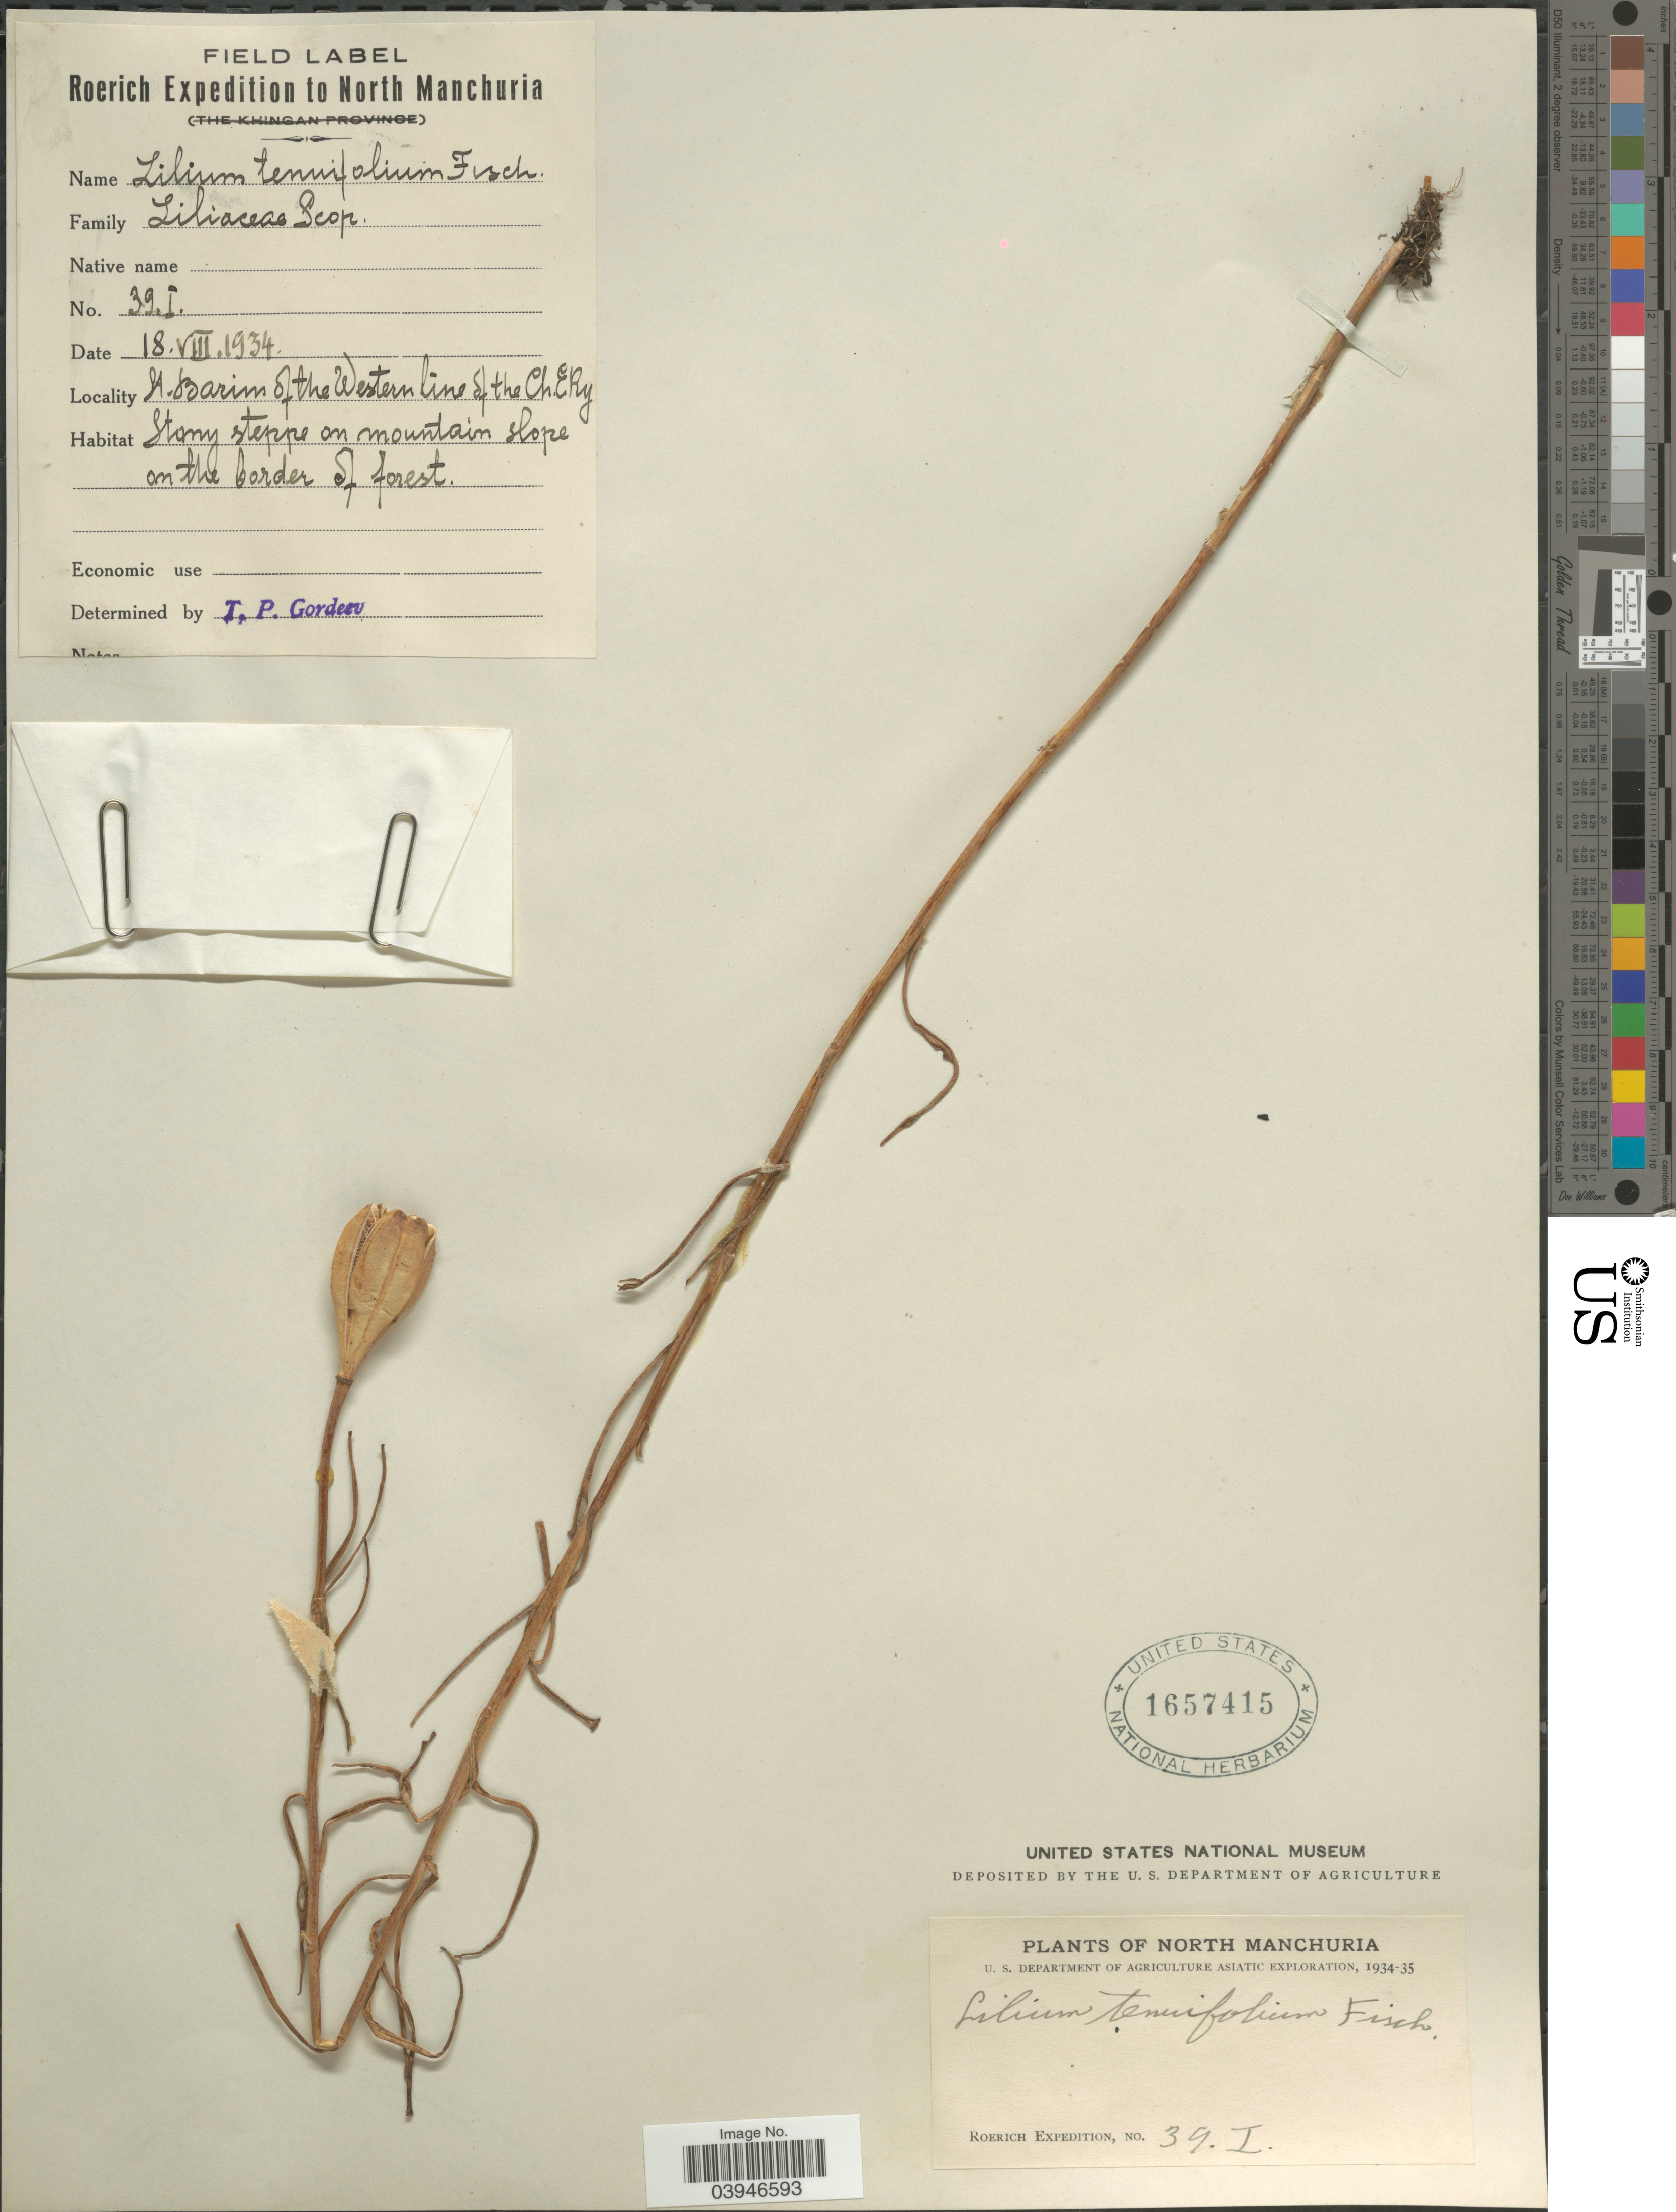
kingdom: Plantae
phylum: Tracheophyta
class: Liliopsida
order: Liliales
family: Liliaceae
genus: Lilium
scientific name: Lilium tenuifolium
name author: Fisch. ex Hook. f.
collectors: Roerich Expedition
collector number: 39 I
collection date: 1934-08-18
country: China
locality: North Manchura. St Barim of the Western line of the Ch. E Ry. Stony steppe on mountain slope on the border of forest.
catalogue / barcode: US 1657415